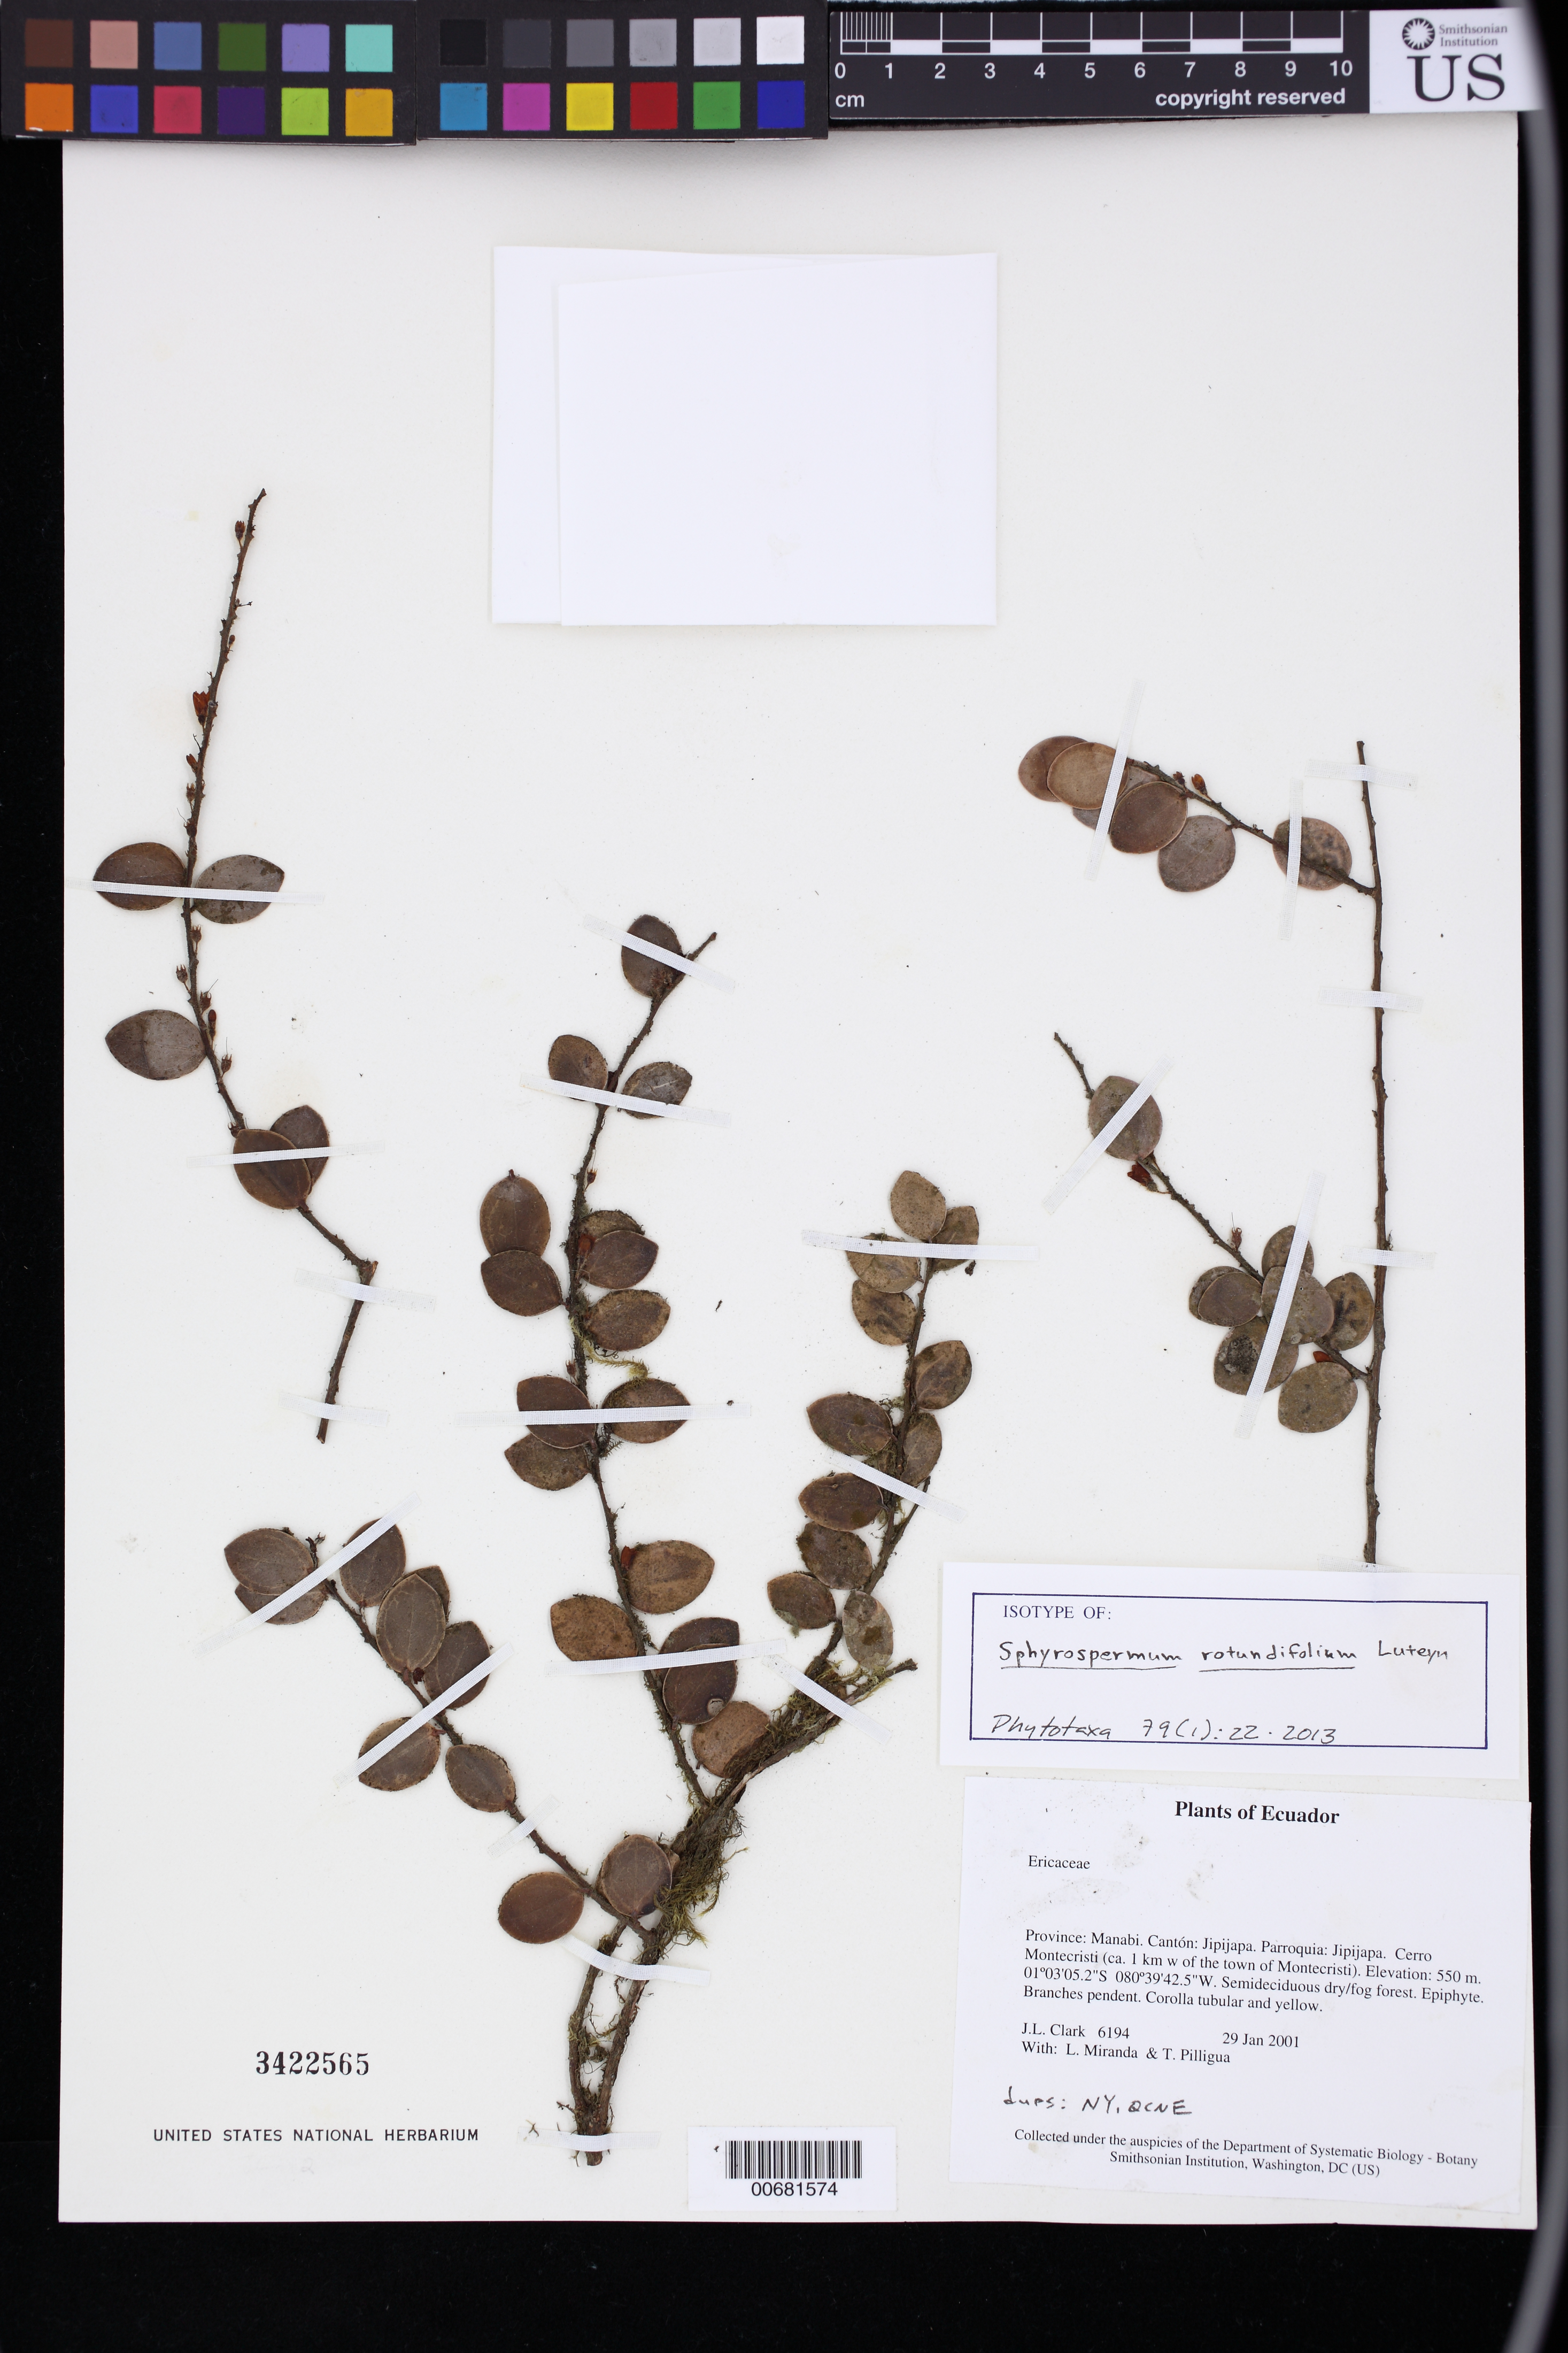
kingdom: Plantae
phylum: Tracheophyta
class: Magnoliopsida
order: Ericales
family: Ericaceae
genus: Sphyrospermum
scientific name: Sphyrospermum rotundifolium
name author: Luteyn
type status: Isotype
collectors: J. L. Clark, L. Miranda & T. Pilligua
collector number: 6194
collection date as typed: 29 Jan 2001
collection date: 2001-01-29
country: Ecuador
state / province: Manabí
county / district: Jipijapa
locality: Parroquia: Jipijapa. Cerro Montecristi (ca. 1 km W of the town of Montecristi).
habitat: Semideciduous dry/fog forest.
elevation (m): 550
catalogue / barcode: US 3422565